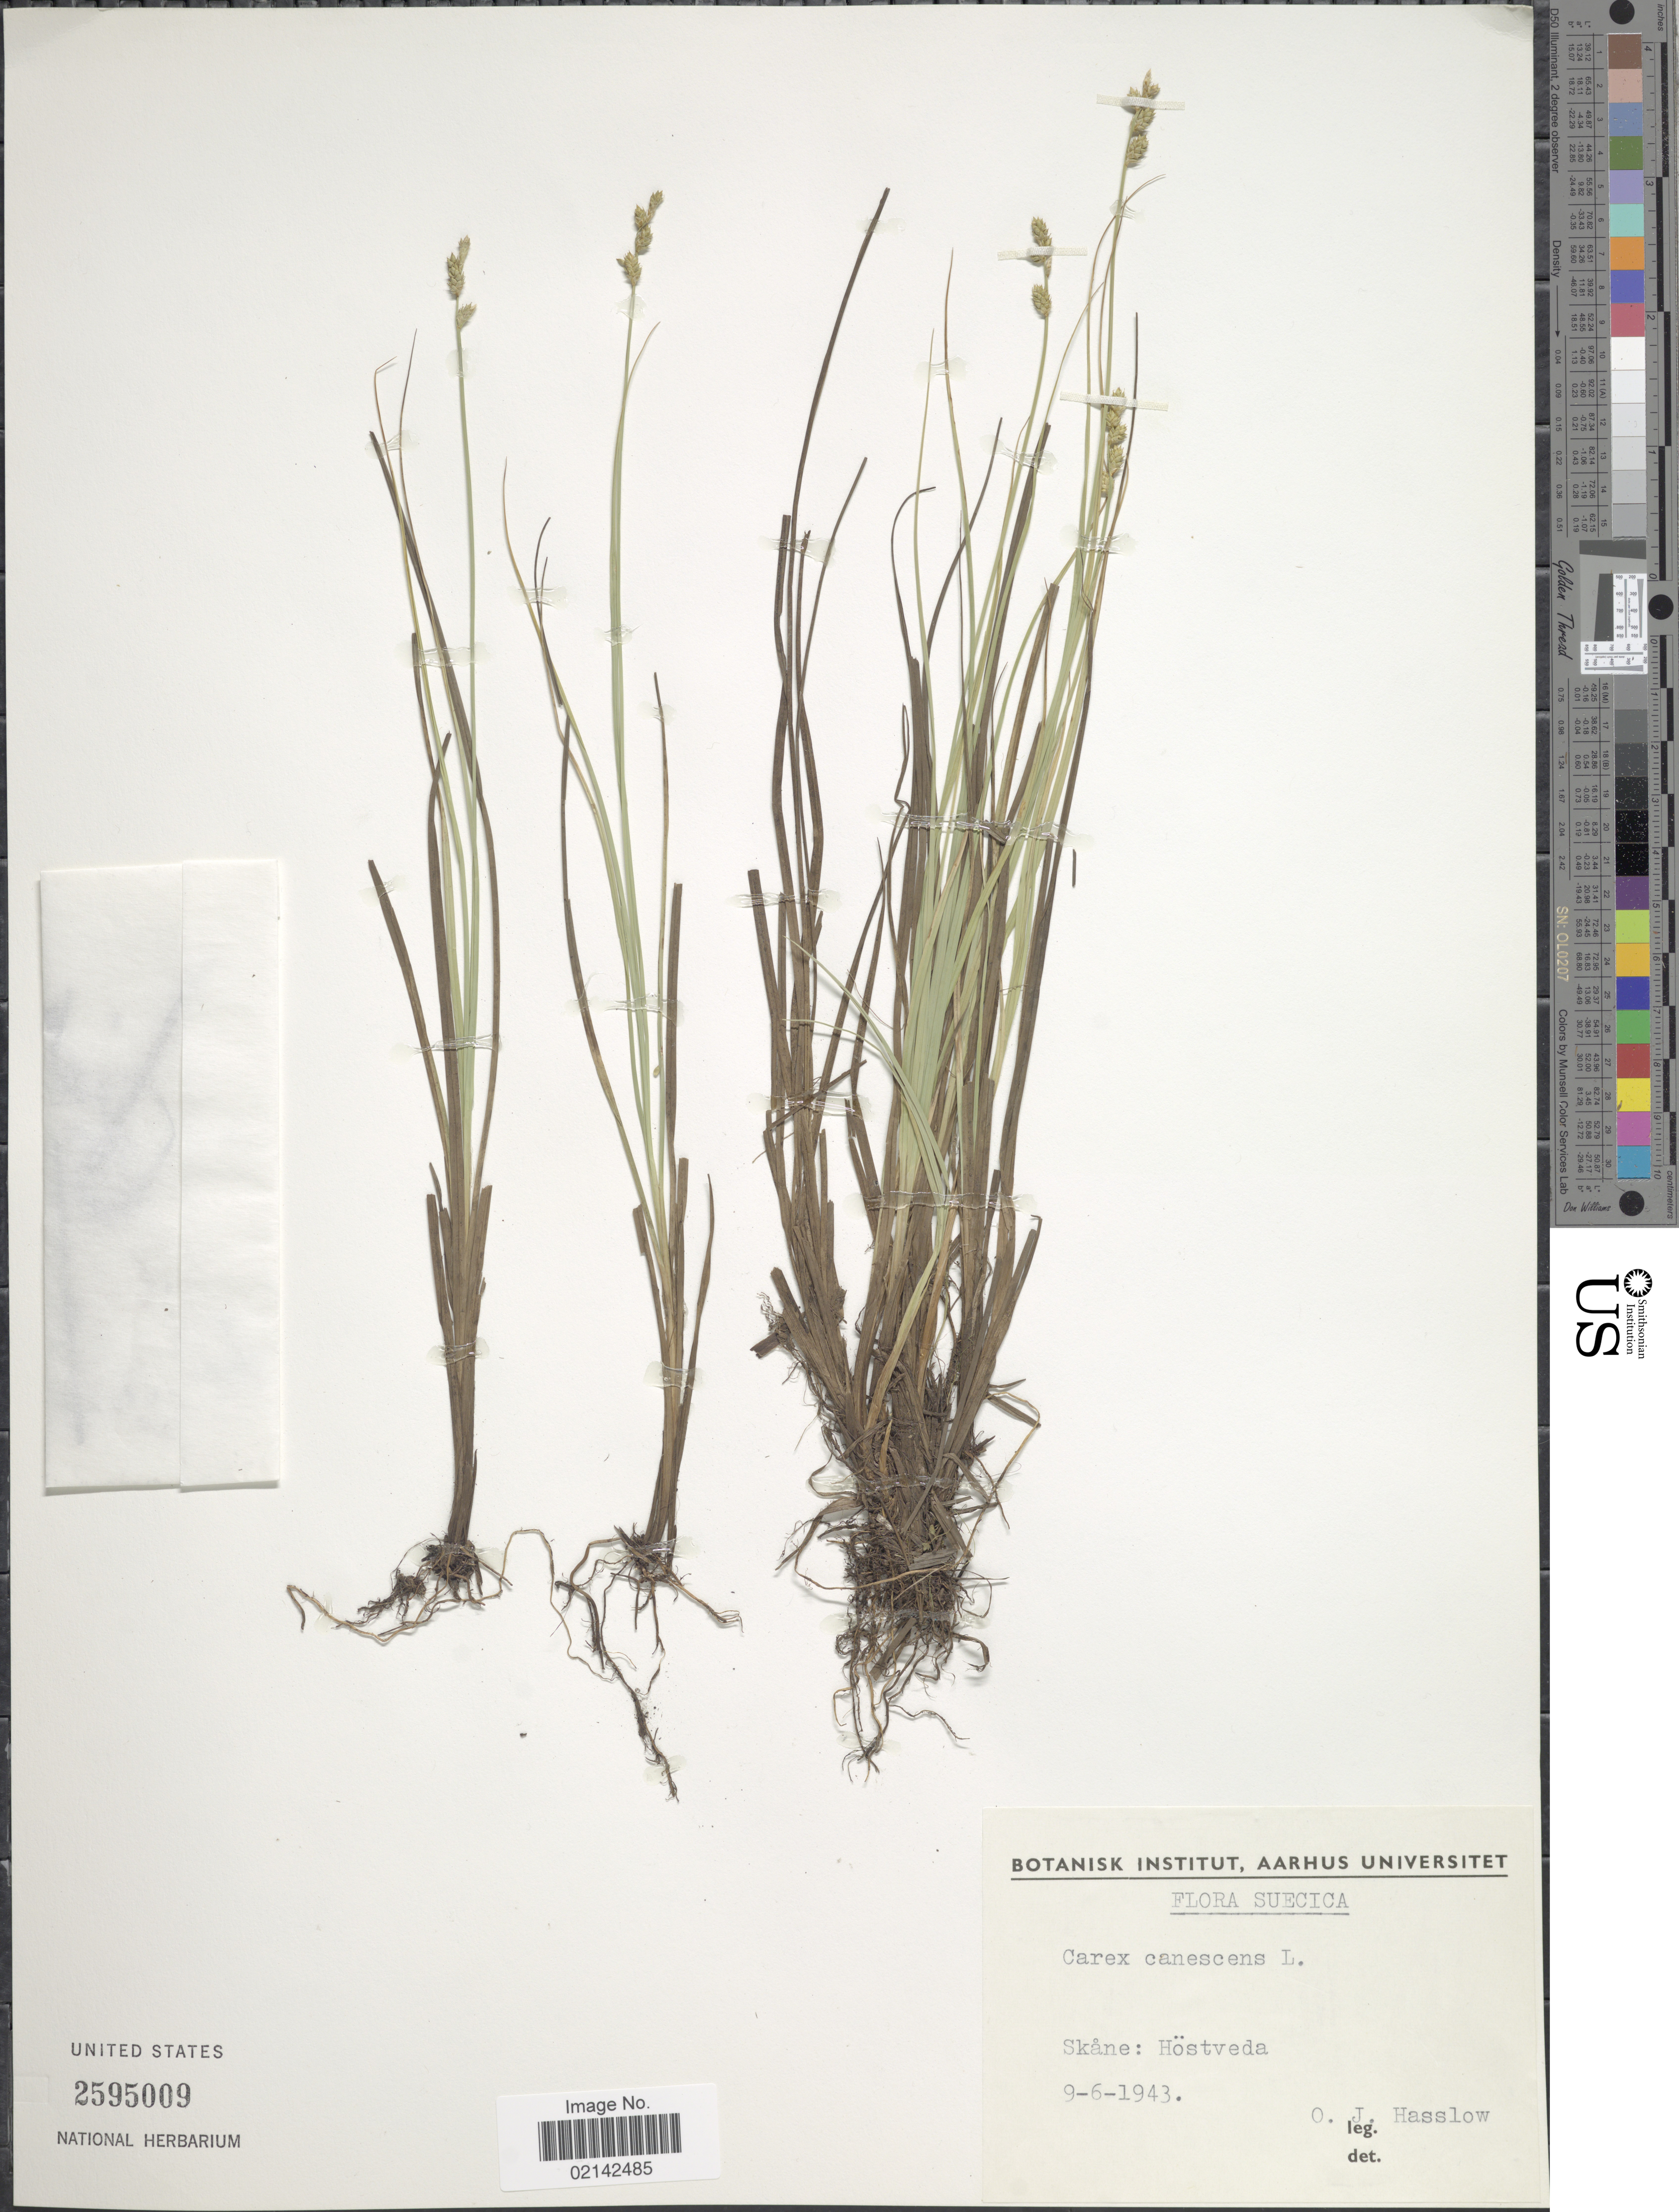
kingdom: Plantae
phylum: Tracheophyta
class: Liliopsida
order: Poales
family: Cyperaceae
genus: Carex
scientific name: Carex canescens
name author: L.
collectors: O. Hasslow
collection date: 1943-06-09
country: Sweden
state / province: Skåne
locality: Hostveda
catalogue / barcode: US 2595009